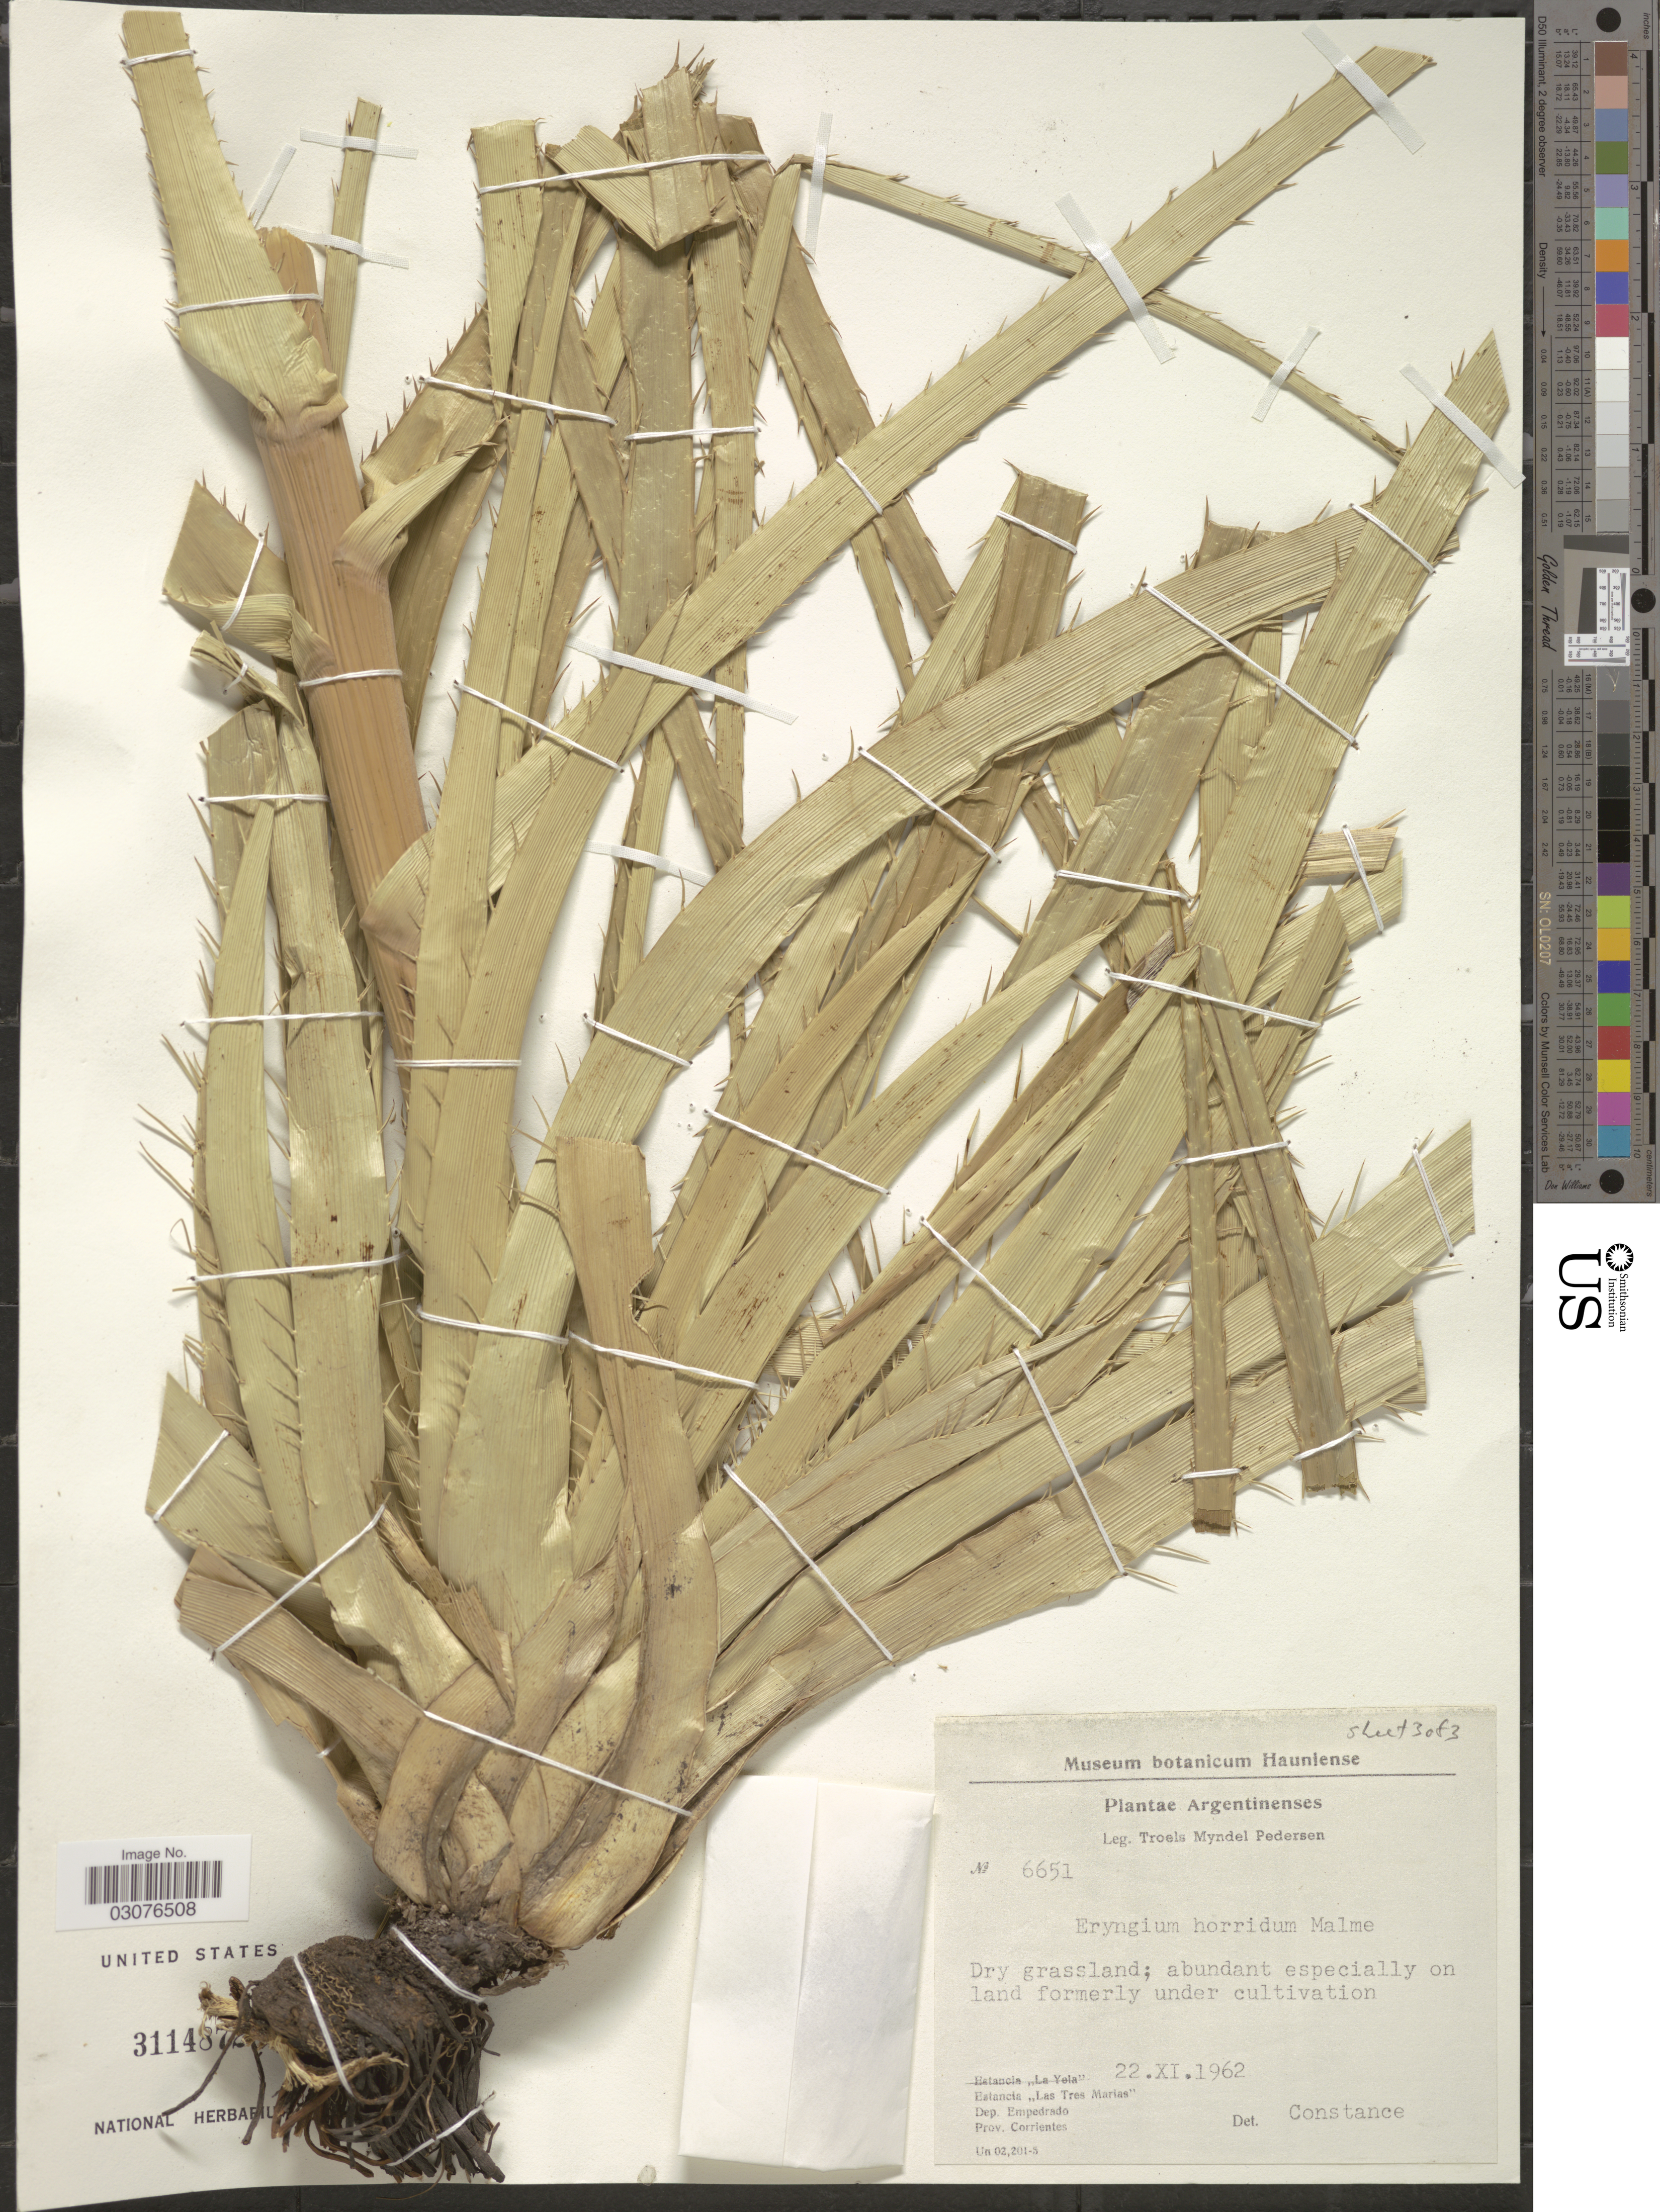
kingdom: Plantae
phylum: Tracheophyta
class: Magnoliopsida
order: Apiales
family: Apiaceae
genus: Eryngium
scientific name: Eryngium horridum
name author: Malme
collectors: T. Pederson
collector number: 6651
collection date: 1962-11-22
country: Argentina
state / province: Corrientes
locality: Estancia "Las Tres Marias". Dep. Empedrado.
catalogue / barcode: US 3114872